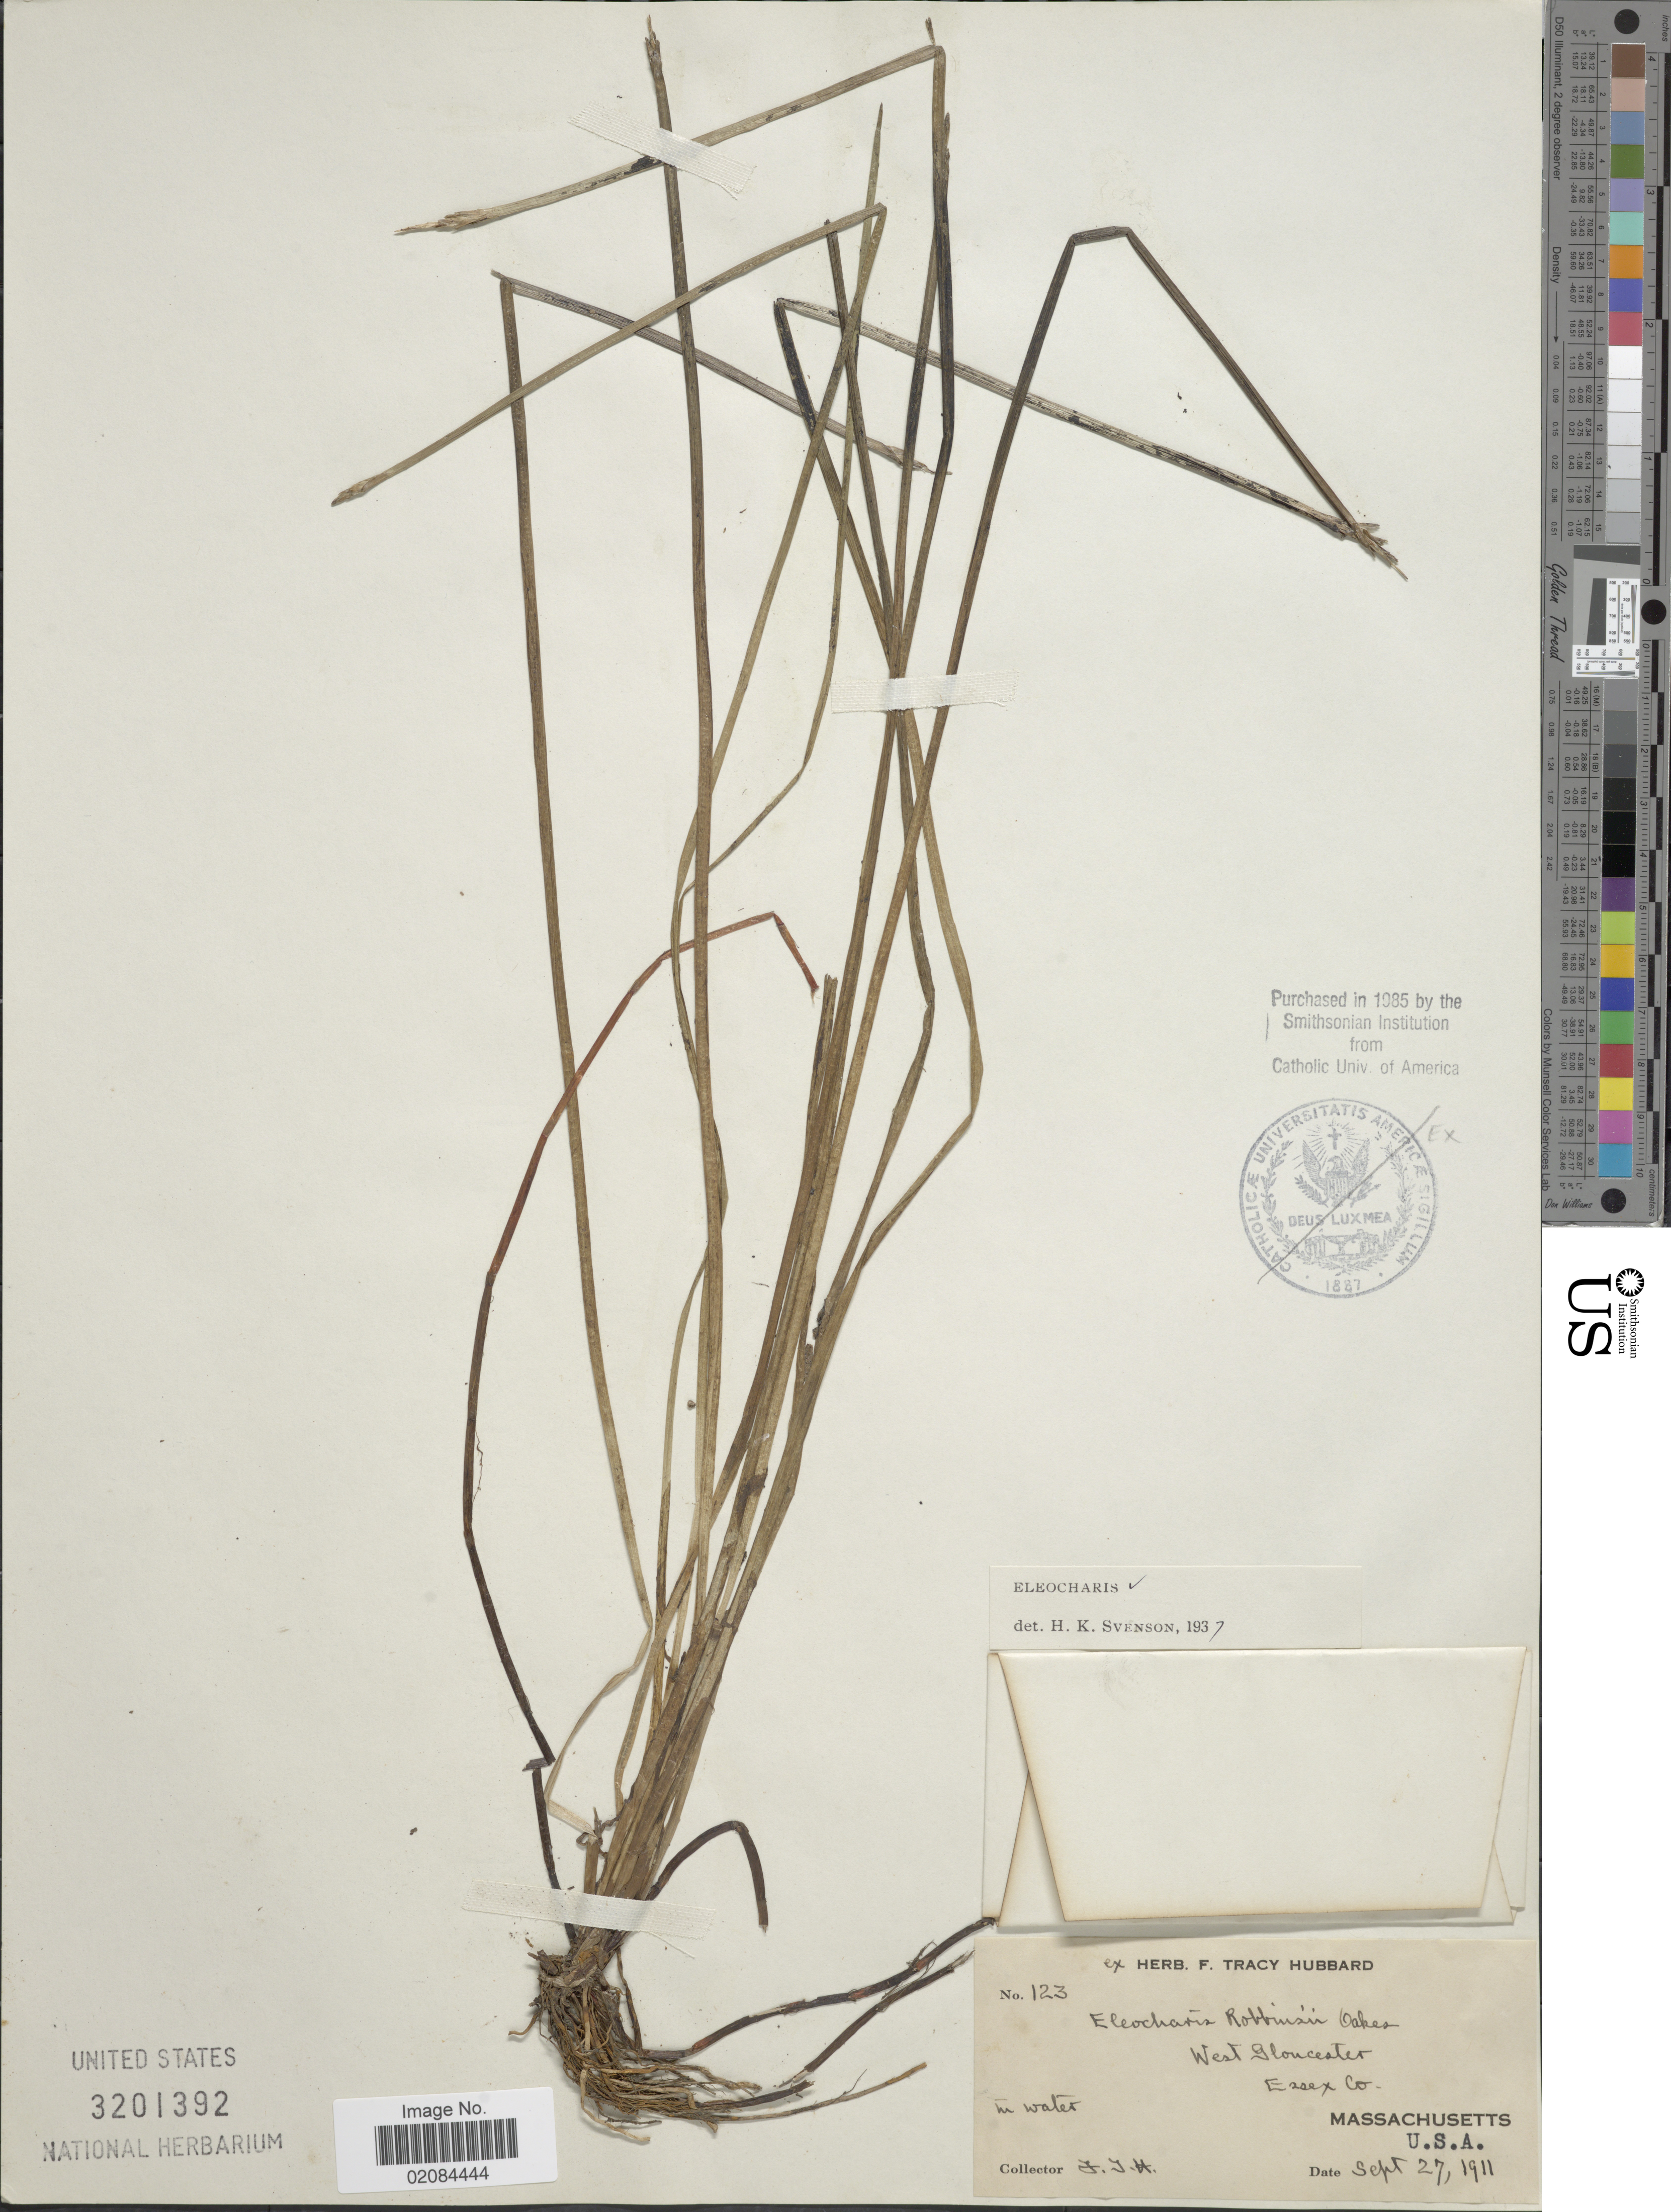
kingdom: Plantae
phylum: Tracheophyta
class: Liliopsida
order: Poales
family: Cyperaceae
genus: Eleocharis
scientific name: Eleocharis robbinsii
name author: Oakes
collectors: F. T. Hubbard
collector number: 123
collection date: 1911-09-27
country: United States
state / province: Massachusetts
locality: West Gloucester Essex Co.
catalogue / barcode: US 3201392